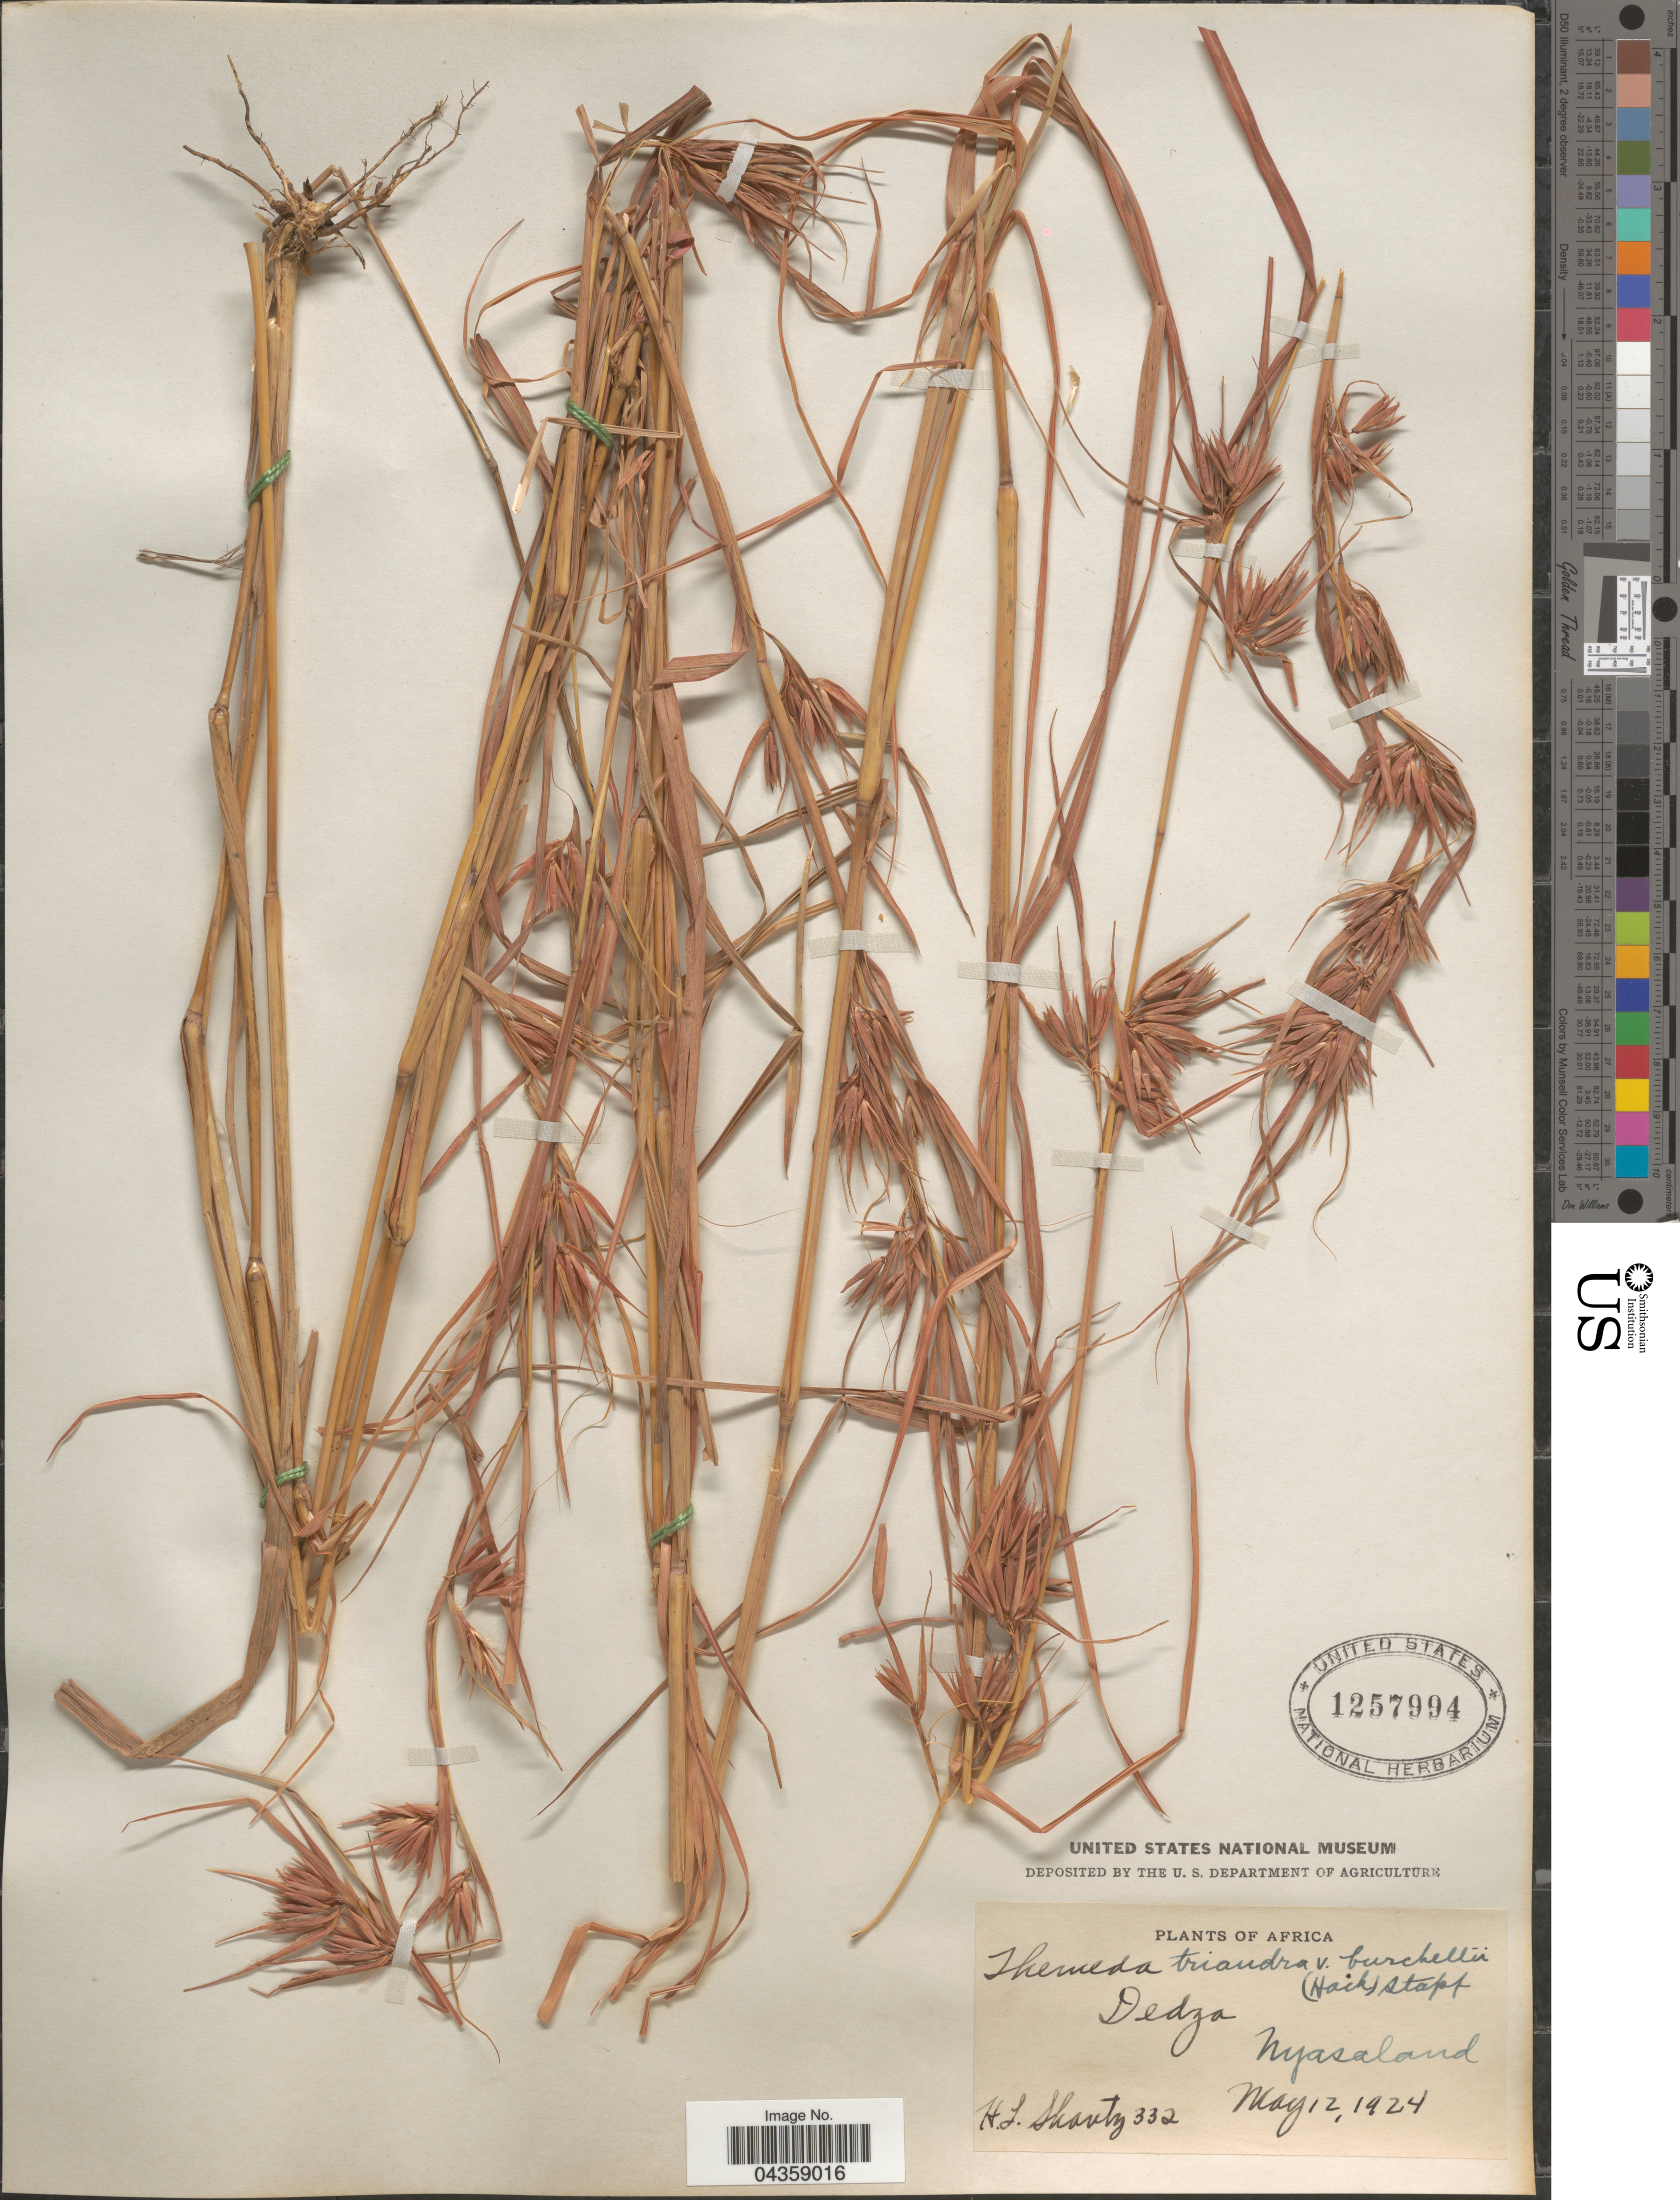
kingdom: Plantae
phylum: Tracheophyta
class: Liliopsida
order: Poales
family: Poaceae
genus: Themeda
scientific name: Themeda triandra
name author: Forssk.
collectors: H. Shantz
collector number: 332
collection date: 1924-05-12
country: Malawi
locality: Dedza. Nyasaland.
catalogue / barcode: US 1257994